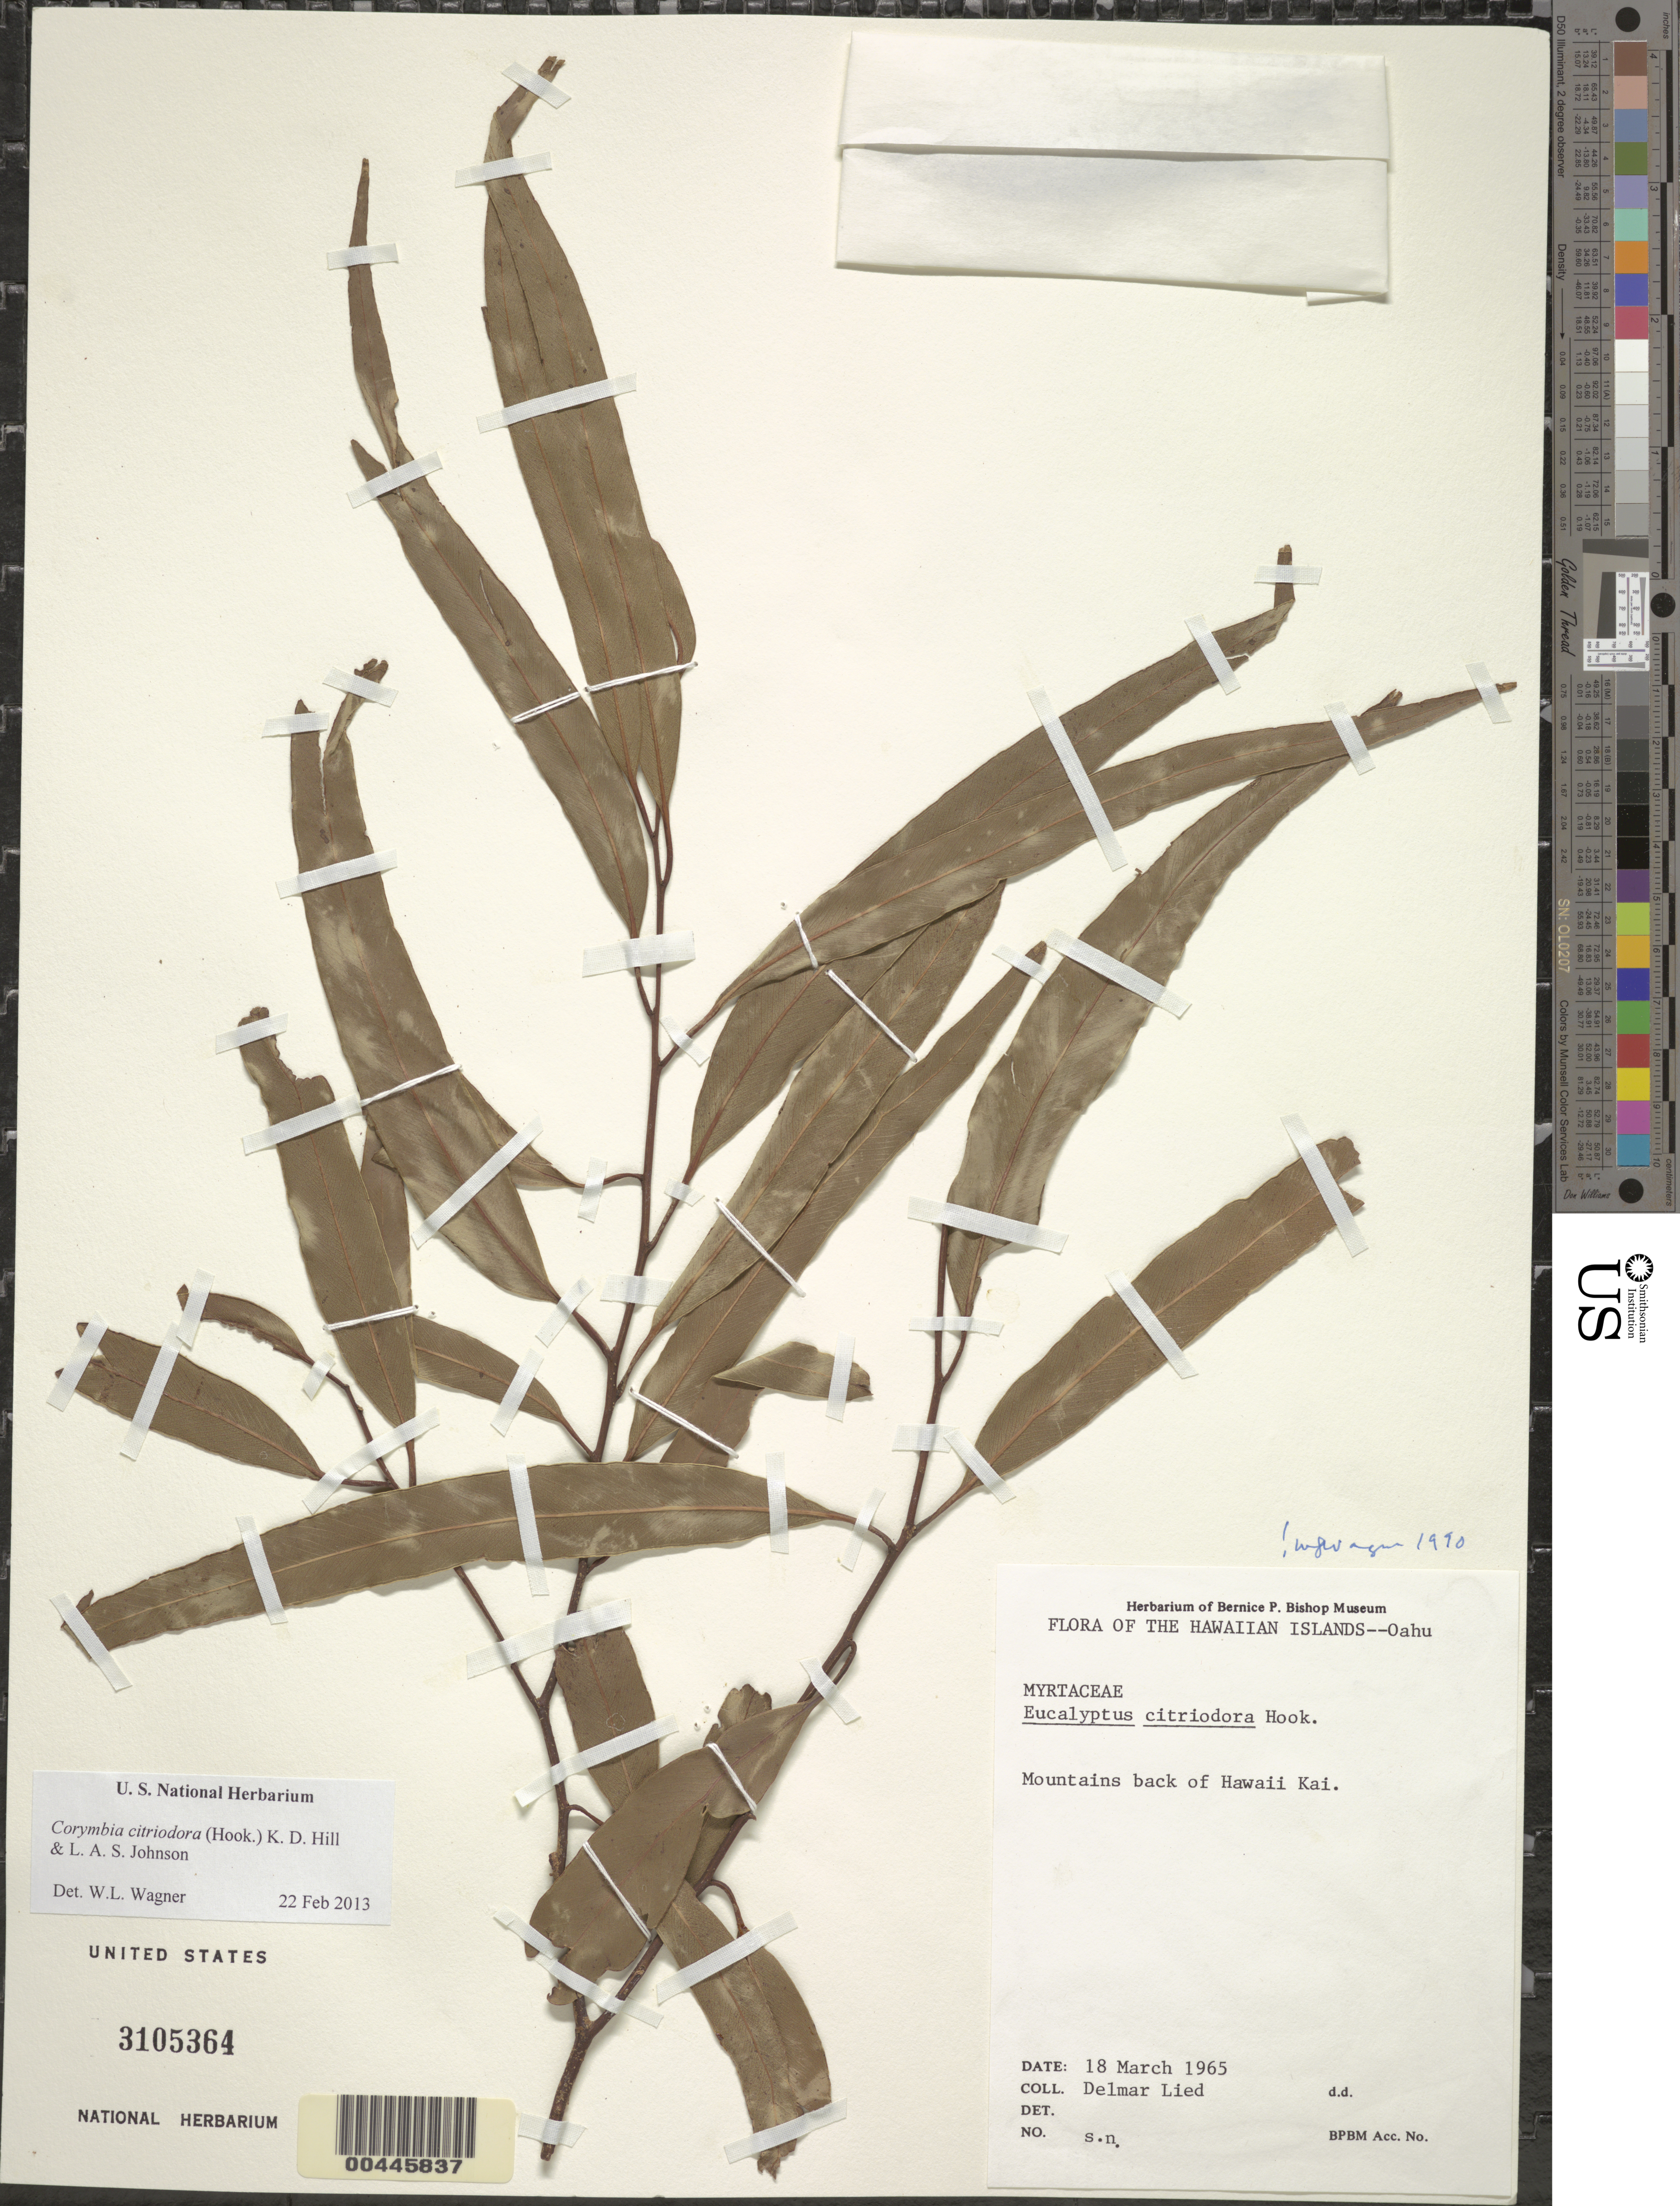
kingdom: Plantae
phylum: Tracheophyta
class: Magnoliopsida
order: Myrtales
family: Myrtaceae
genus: Corymbia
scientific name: Corymbia citriodora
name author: (Hook.) K.D. Hill & L.A.S. Johnson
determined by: Wagner, W. L., (BOT), Smithsonian Institution - National Museum of Natural History (UNITED STATES)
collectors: D. Lied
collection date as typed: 18 Mar 1965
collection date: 1965-03-18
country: United States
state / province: Hawaii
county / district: Honolulu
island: Oahu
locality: Mts. on back of Hawaii Kai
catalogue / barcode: US 3105364